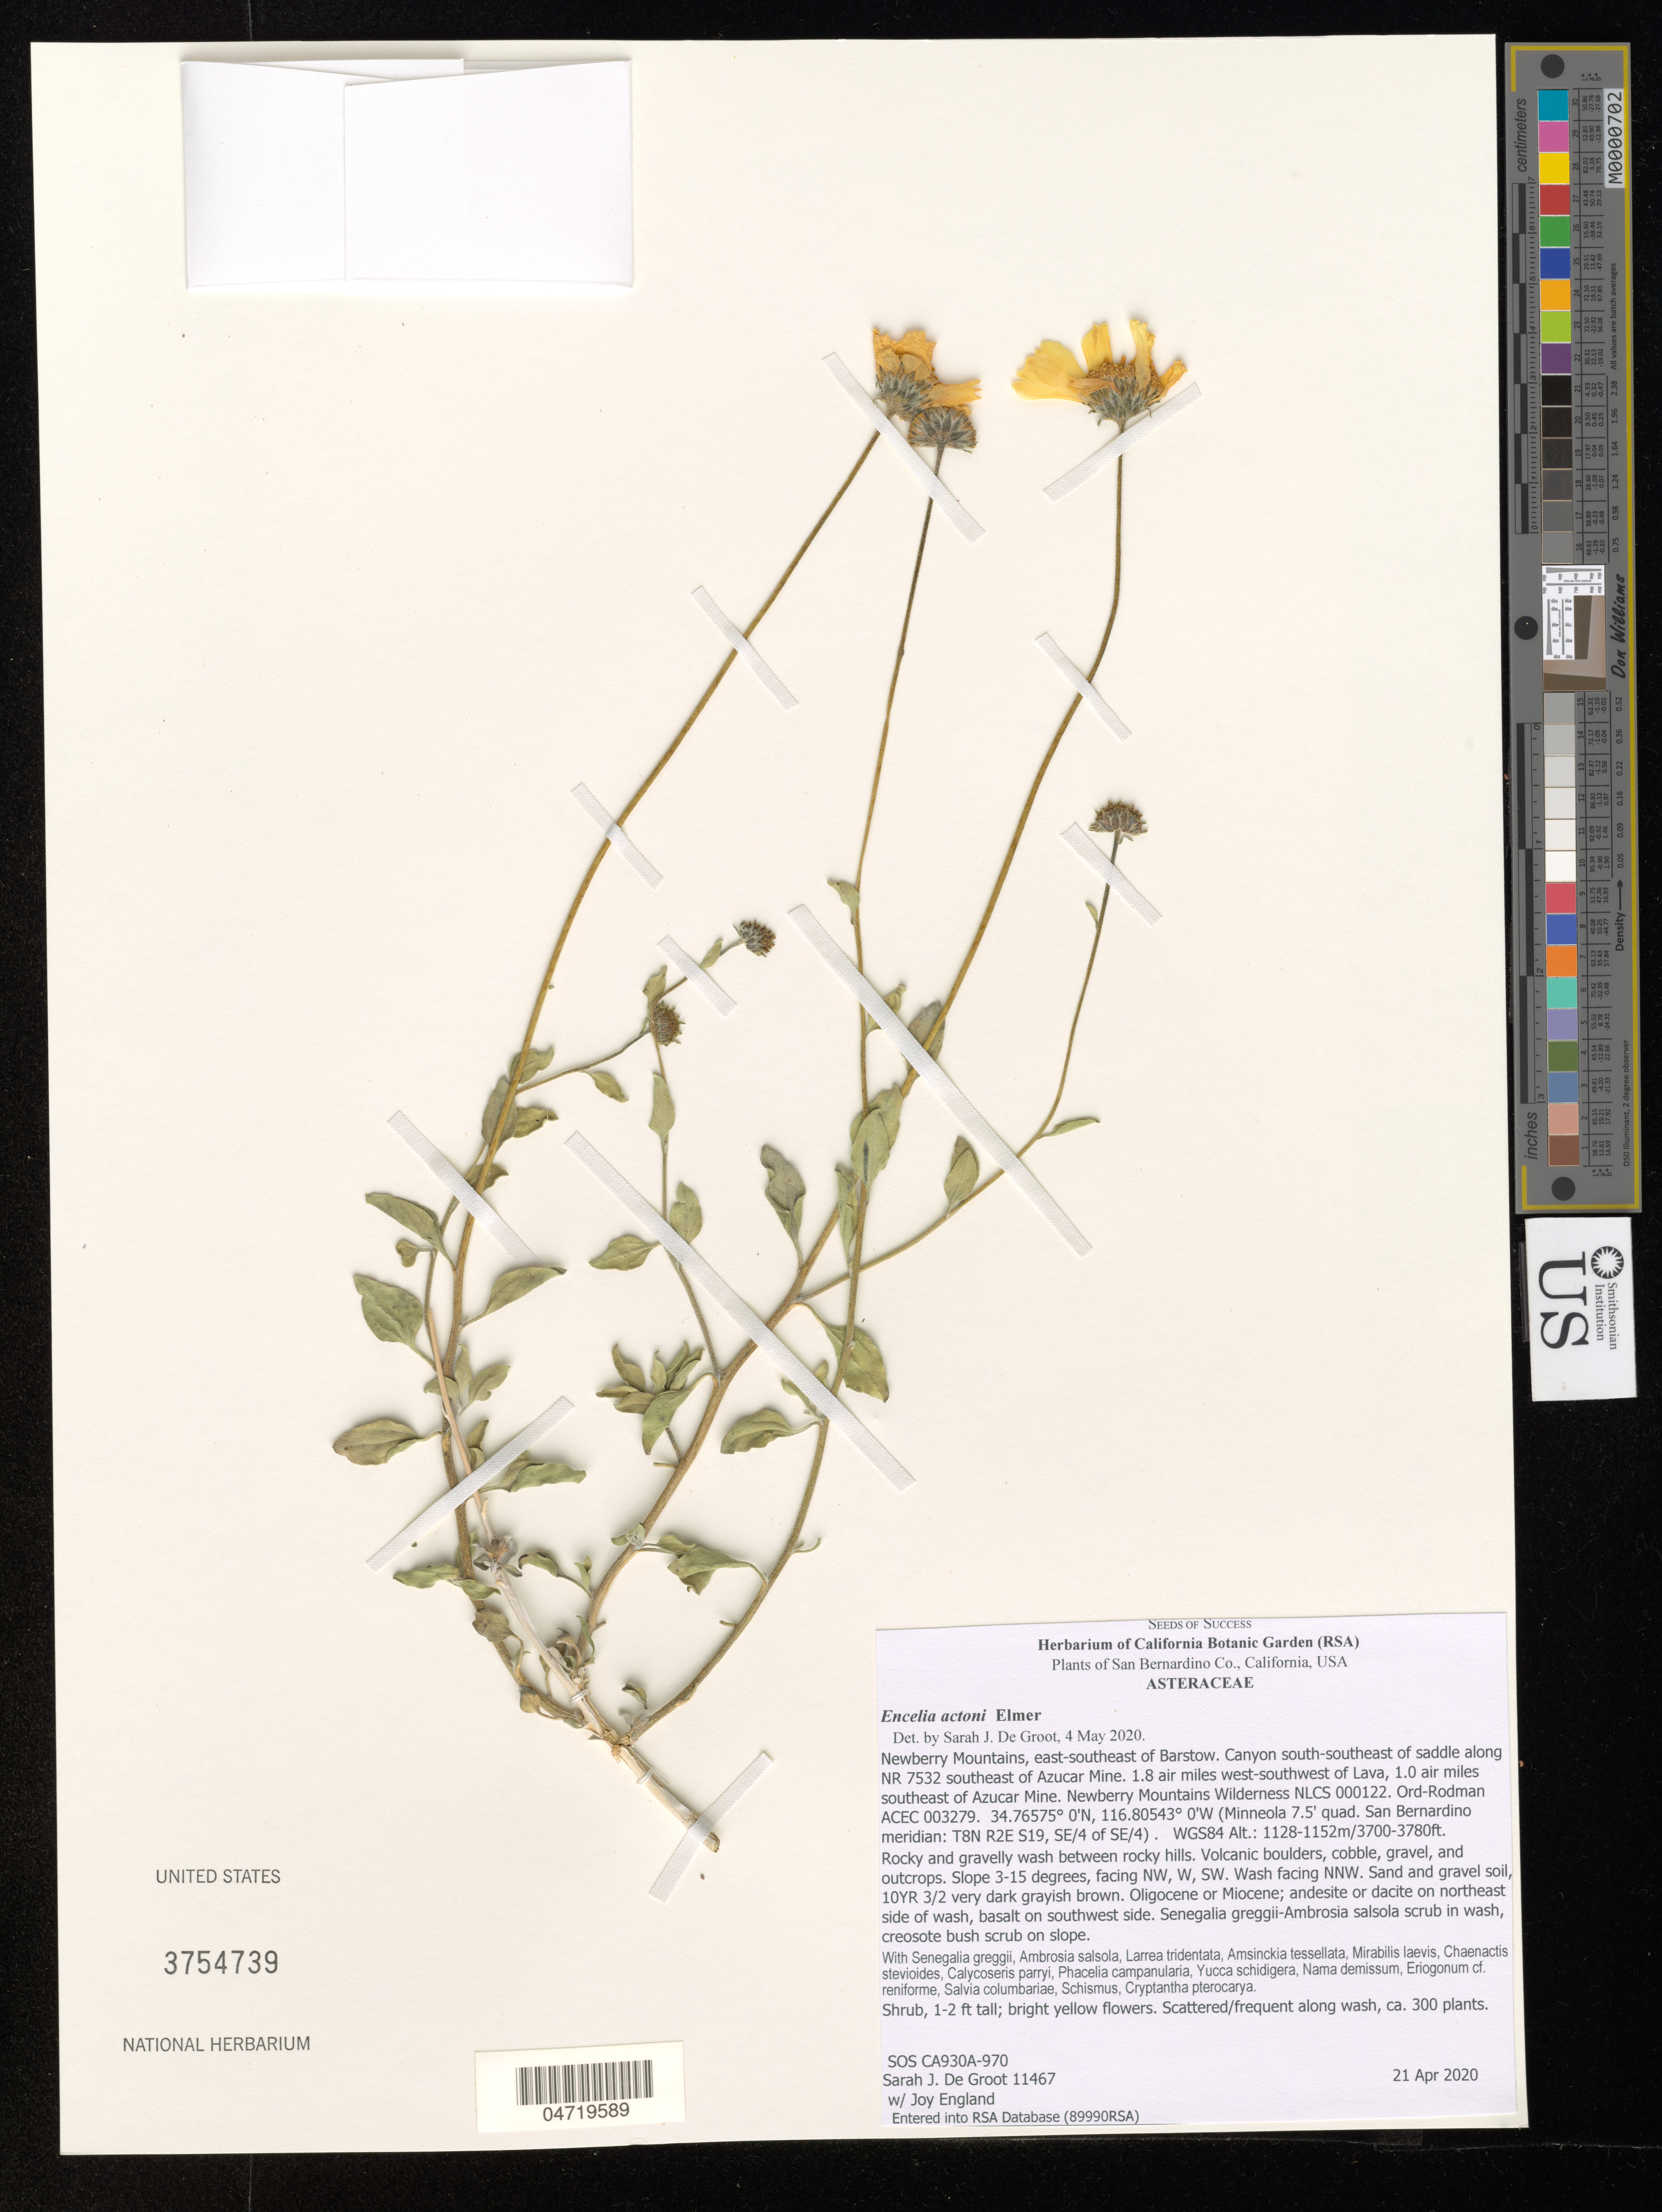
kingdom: Plantae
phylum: Tracheophyta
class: Magnoliopsida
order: Asterales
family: Asteraceae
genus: Encelia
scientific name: Encelia actoni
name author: Elmer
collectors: S. De Groot & J. England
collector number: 11467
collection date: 2020-04-21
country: United States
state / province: California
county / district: San Bernardino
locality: San Bernardino Co. Newberry Mountains, east-southeast of Barstow. Canyon south-southeast of saddle along NR 7532 southeast of Azucar Mine. 1.8 air miles west-southwest of Lava, 1.0 air miles southeast of Azucar Mine. Newberry Mountains Wilderness NLCS 000122. Ord-Rodman ACEC 003279. (Minneola 7.5' quad. San Bernardino meridian: T8N R2E S19, SE/4 of SE/4). WGS84.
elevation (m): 1128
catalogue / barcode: US 3754739